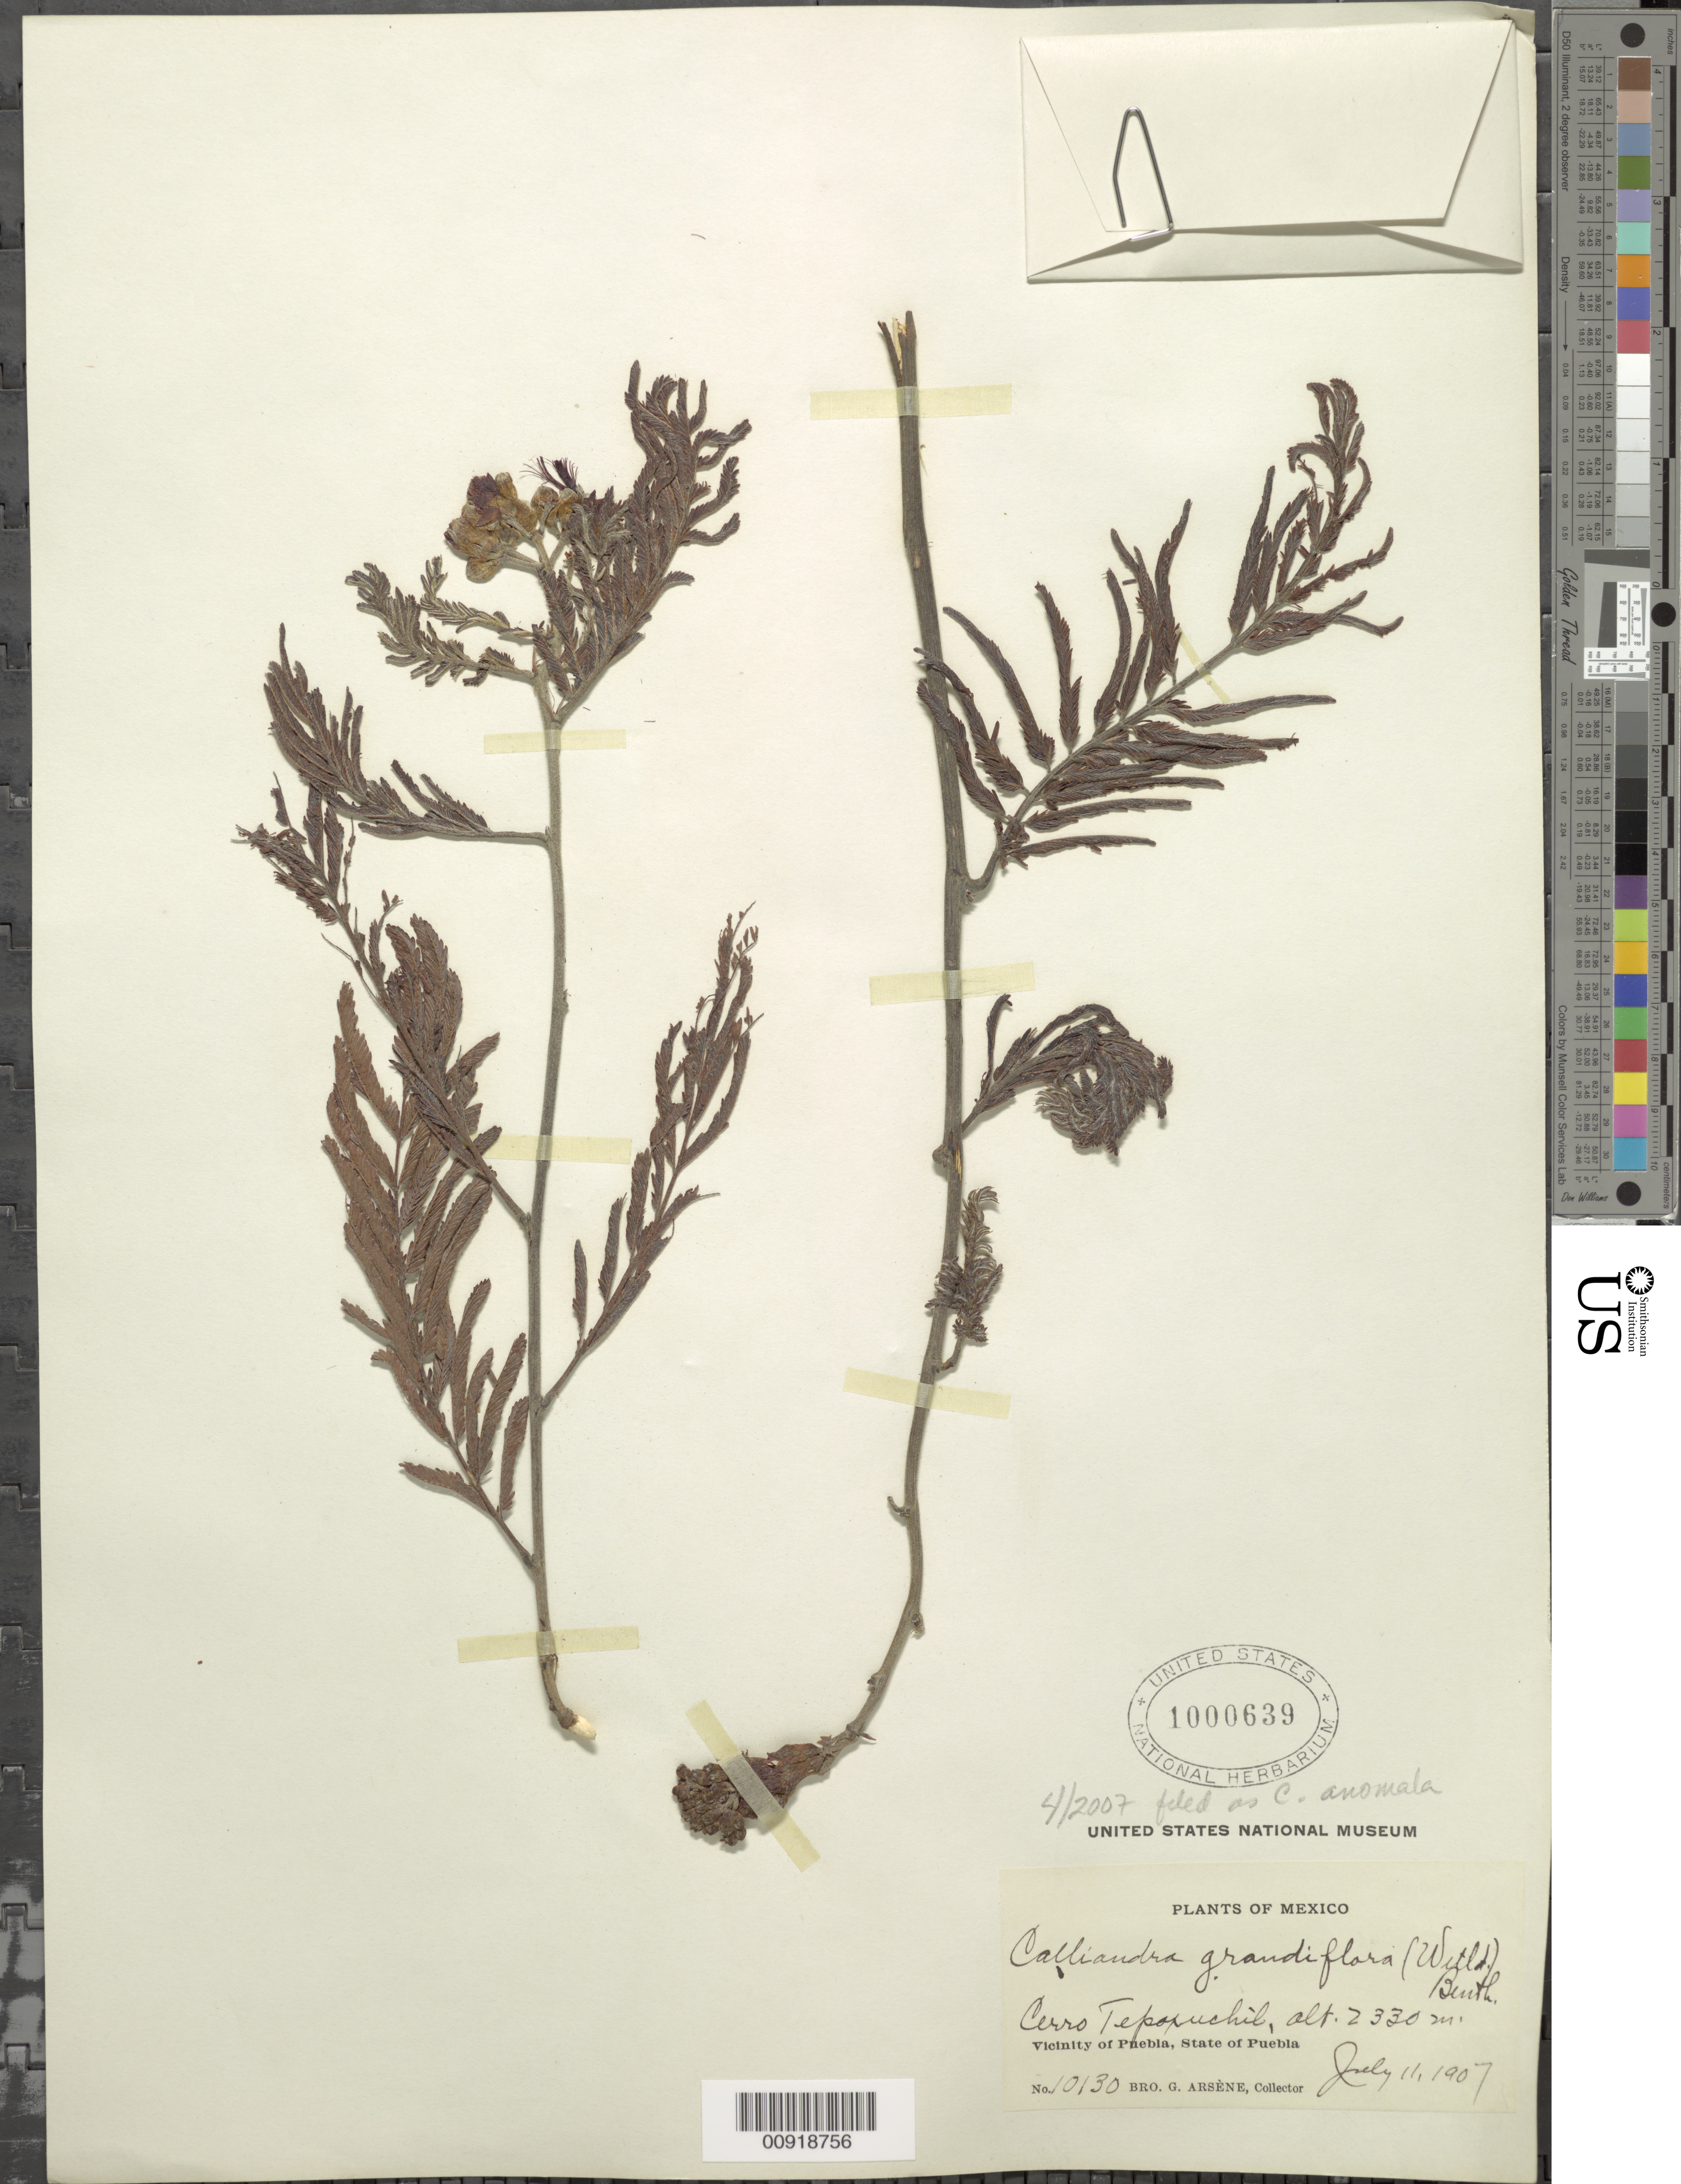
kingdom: Plantae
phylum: Tracheophyta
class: Magnoliopsida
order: Fabales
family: Fabaceae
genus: Calliandra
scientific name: Calliandra anomala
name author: (Kunth) J.F. Macbr.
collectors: Bro. G. Arsène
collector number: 10130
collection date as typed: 11 Jul 1907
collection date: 1907-07-11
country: Mexico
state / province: Puebla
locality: Cerro Tepoxuchil. Vicinity of Puebla, State of Puebla.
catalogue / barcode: US 1000639